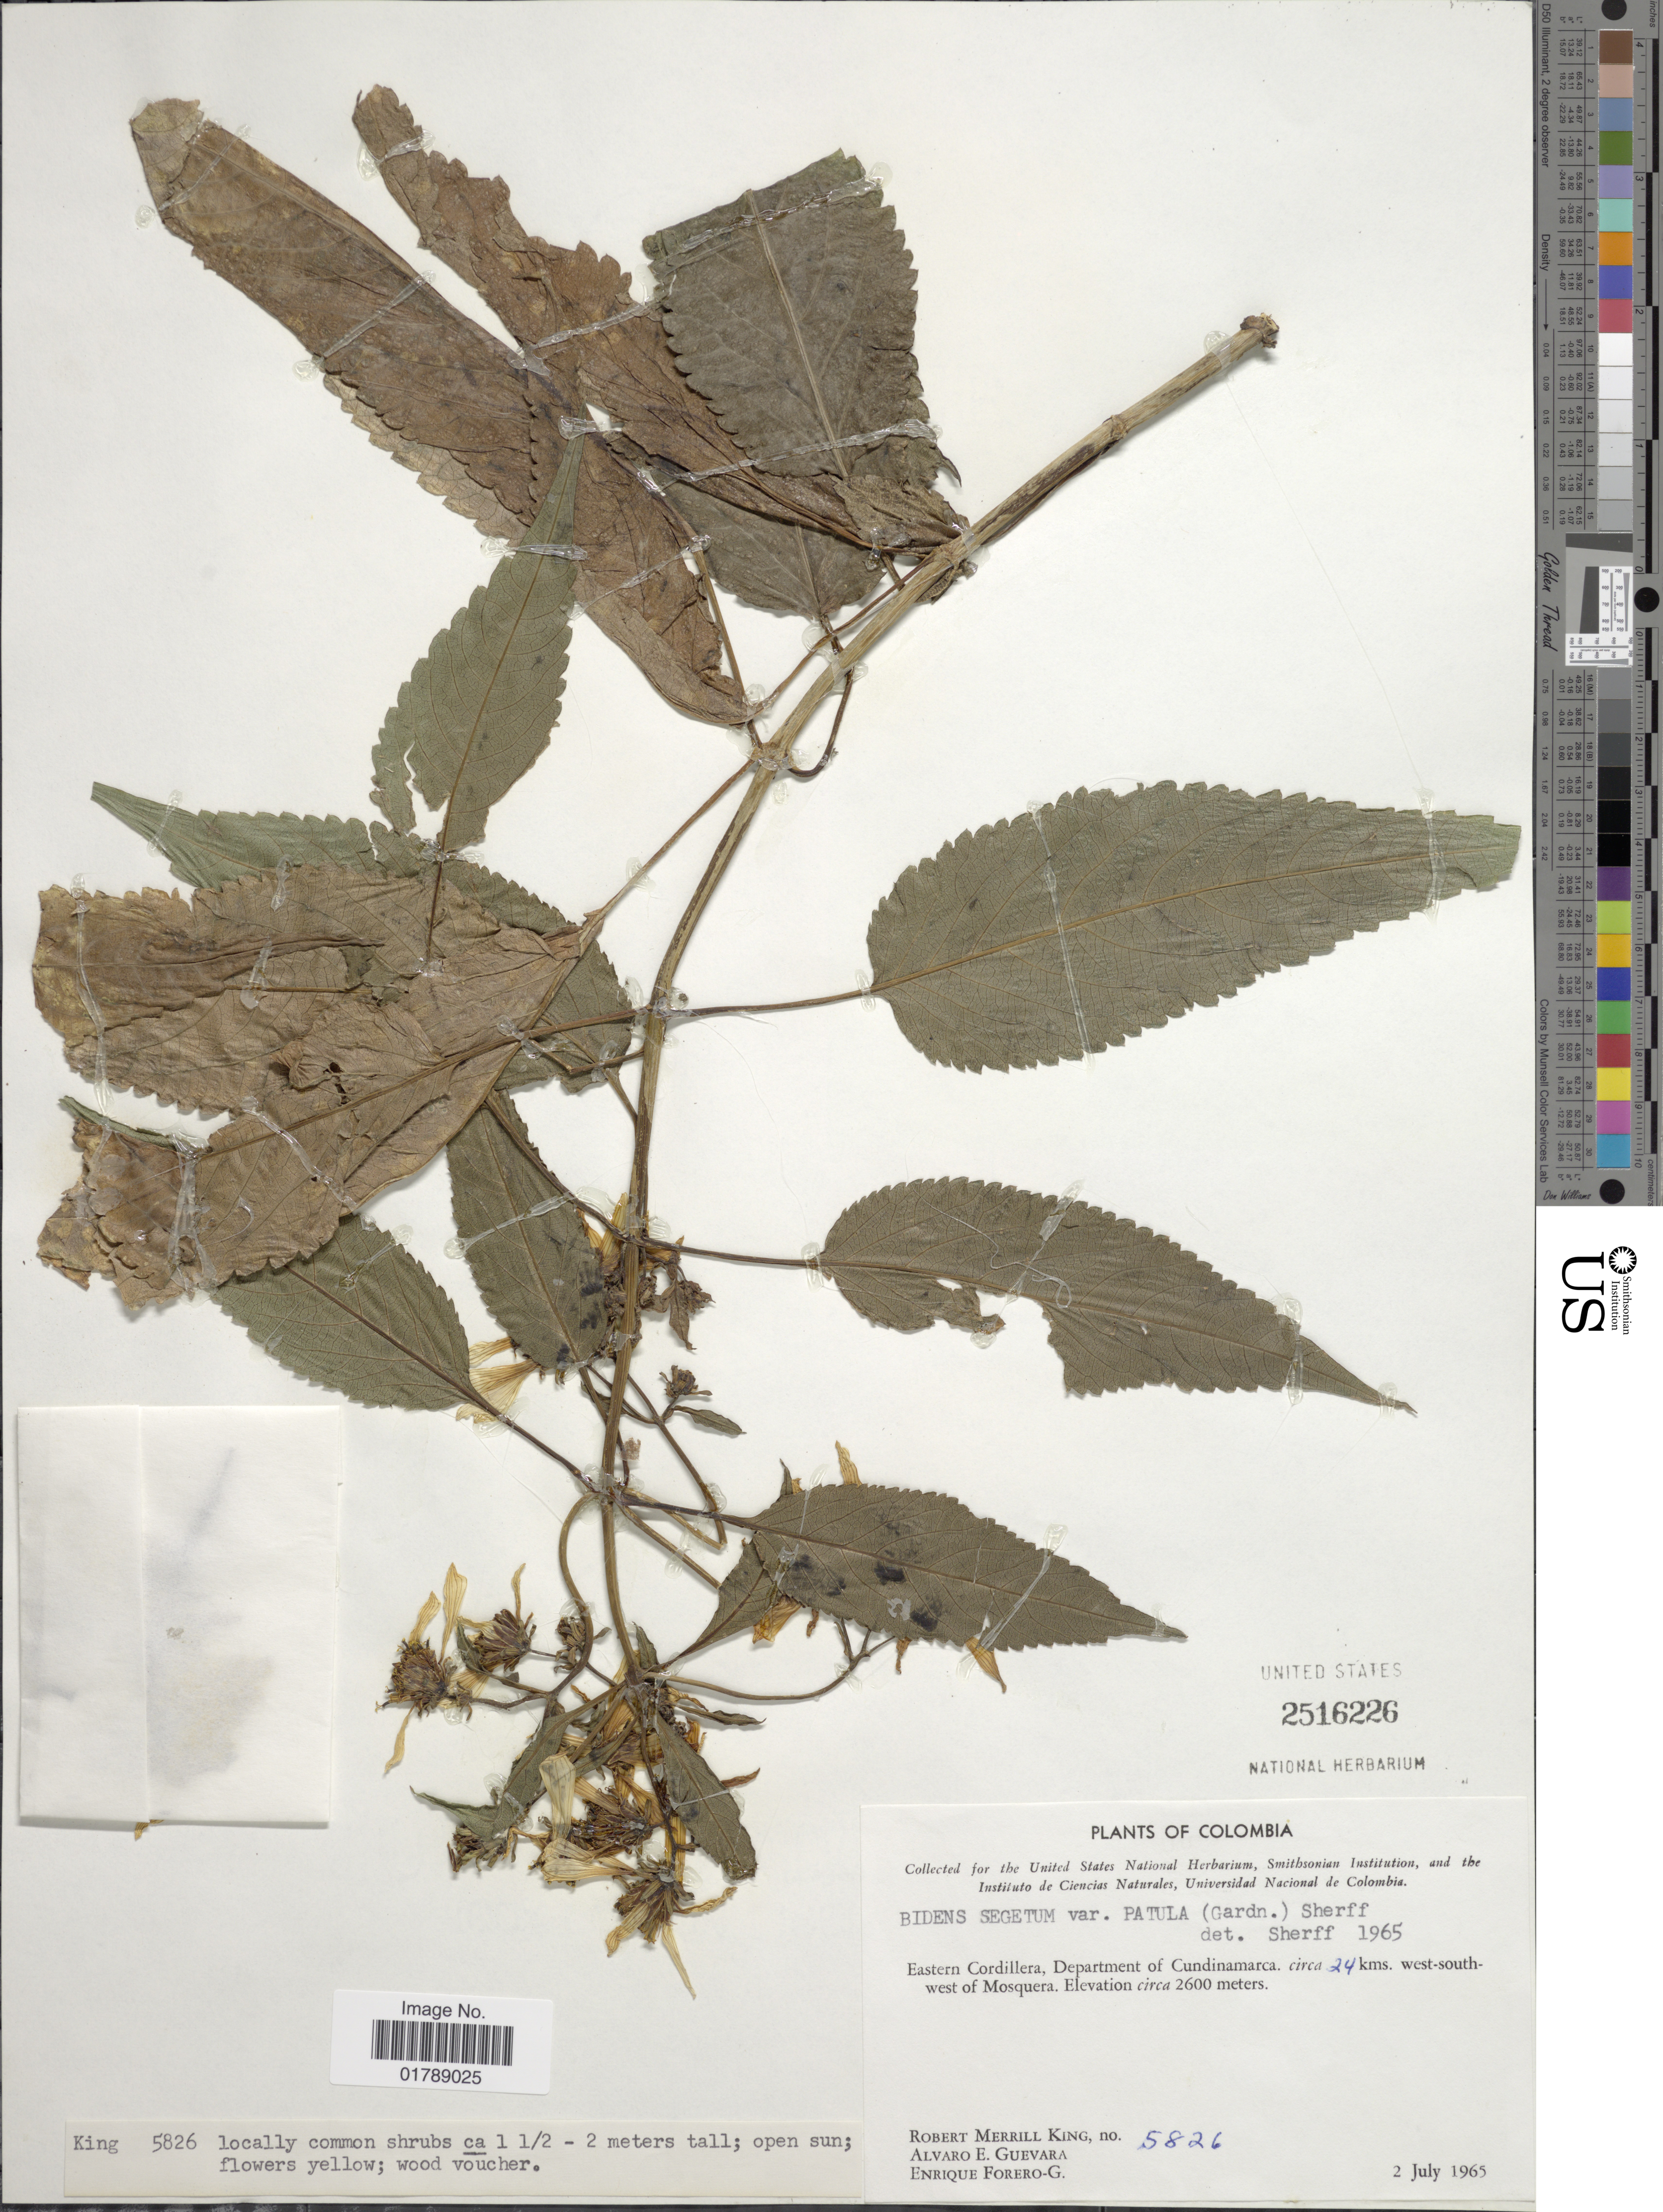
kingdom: Plantae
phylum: Tracheophyta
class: Magnoliopsida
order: Asterales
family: Asteraceae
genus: Bidens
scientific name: Bidens segetum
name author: Mart. ex Colla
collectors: R. M. King, A. E. Guevara & E. Forero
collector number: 5826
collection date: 1965-07-02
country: Colombia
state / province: Cundinamarca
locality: Eastern Cordillera. circa 24 kms. west-south-west of Mosquera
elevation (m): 2600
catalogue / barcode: US 2516226